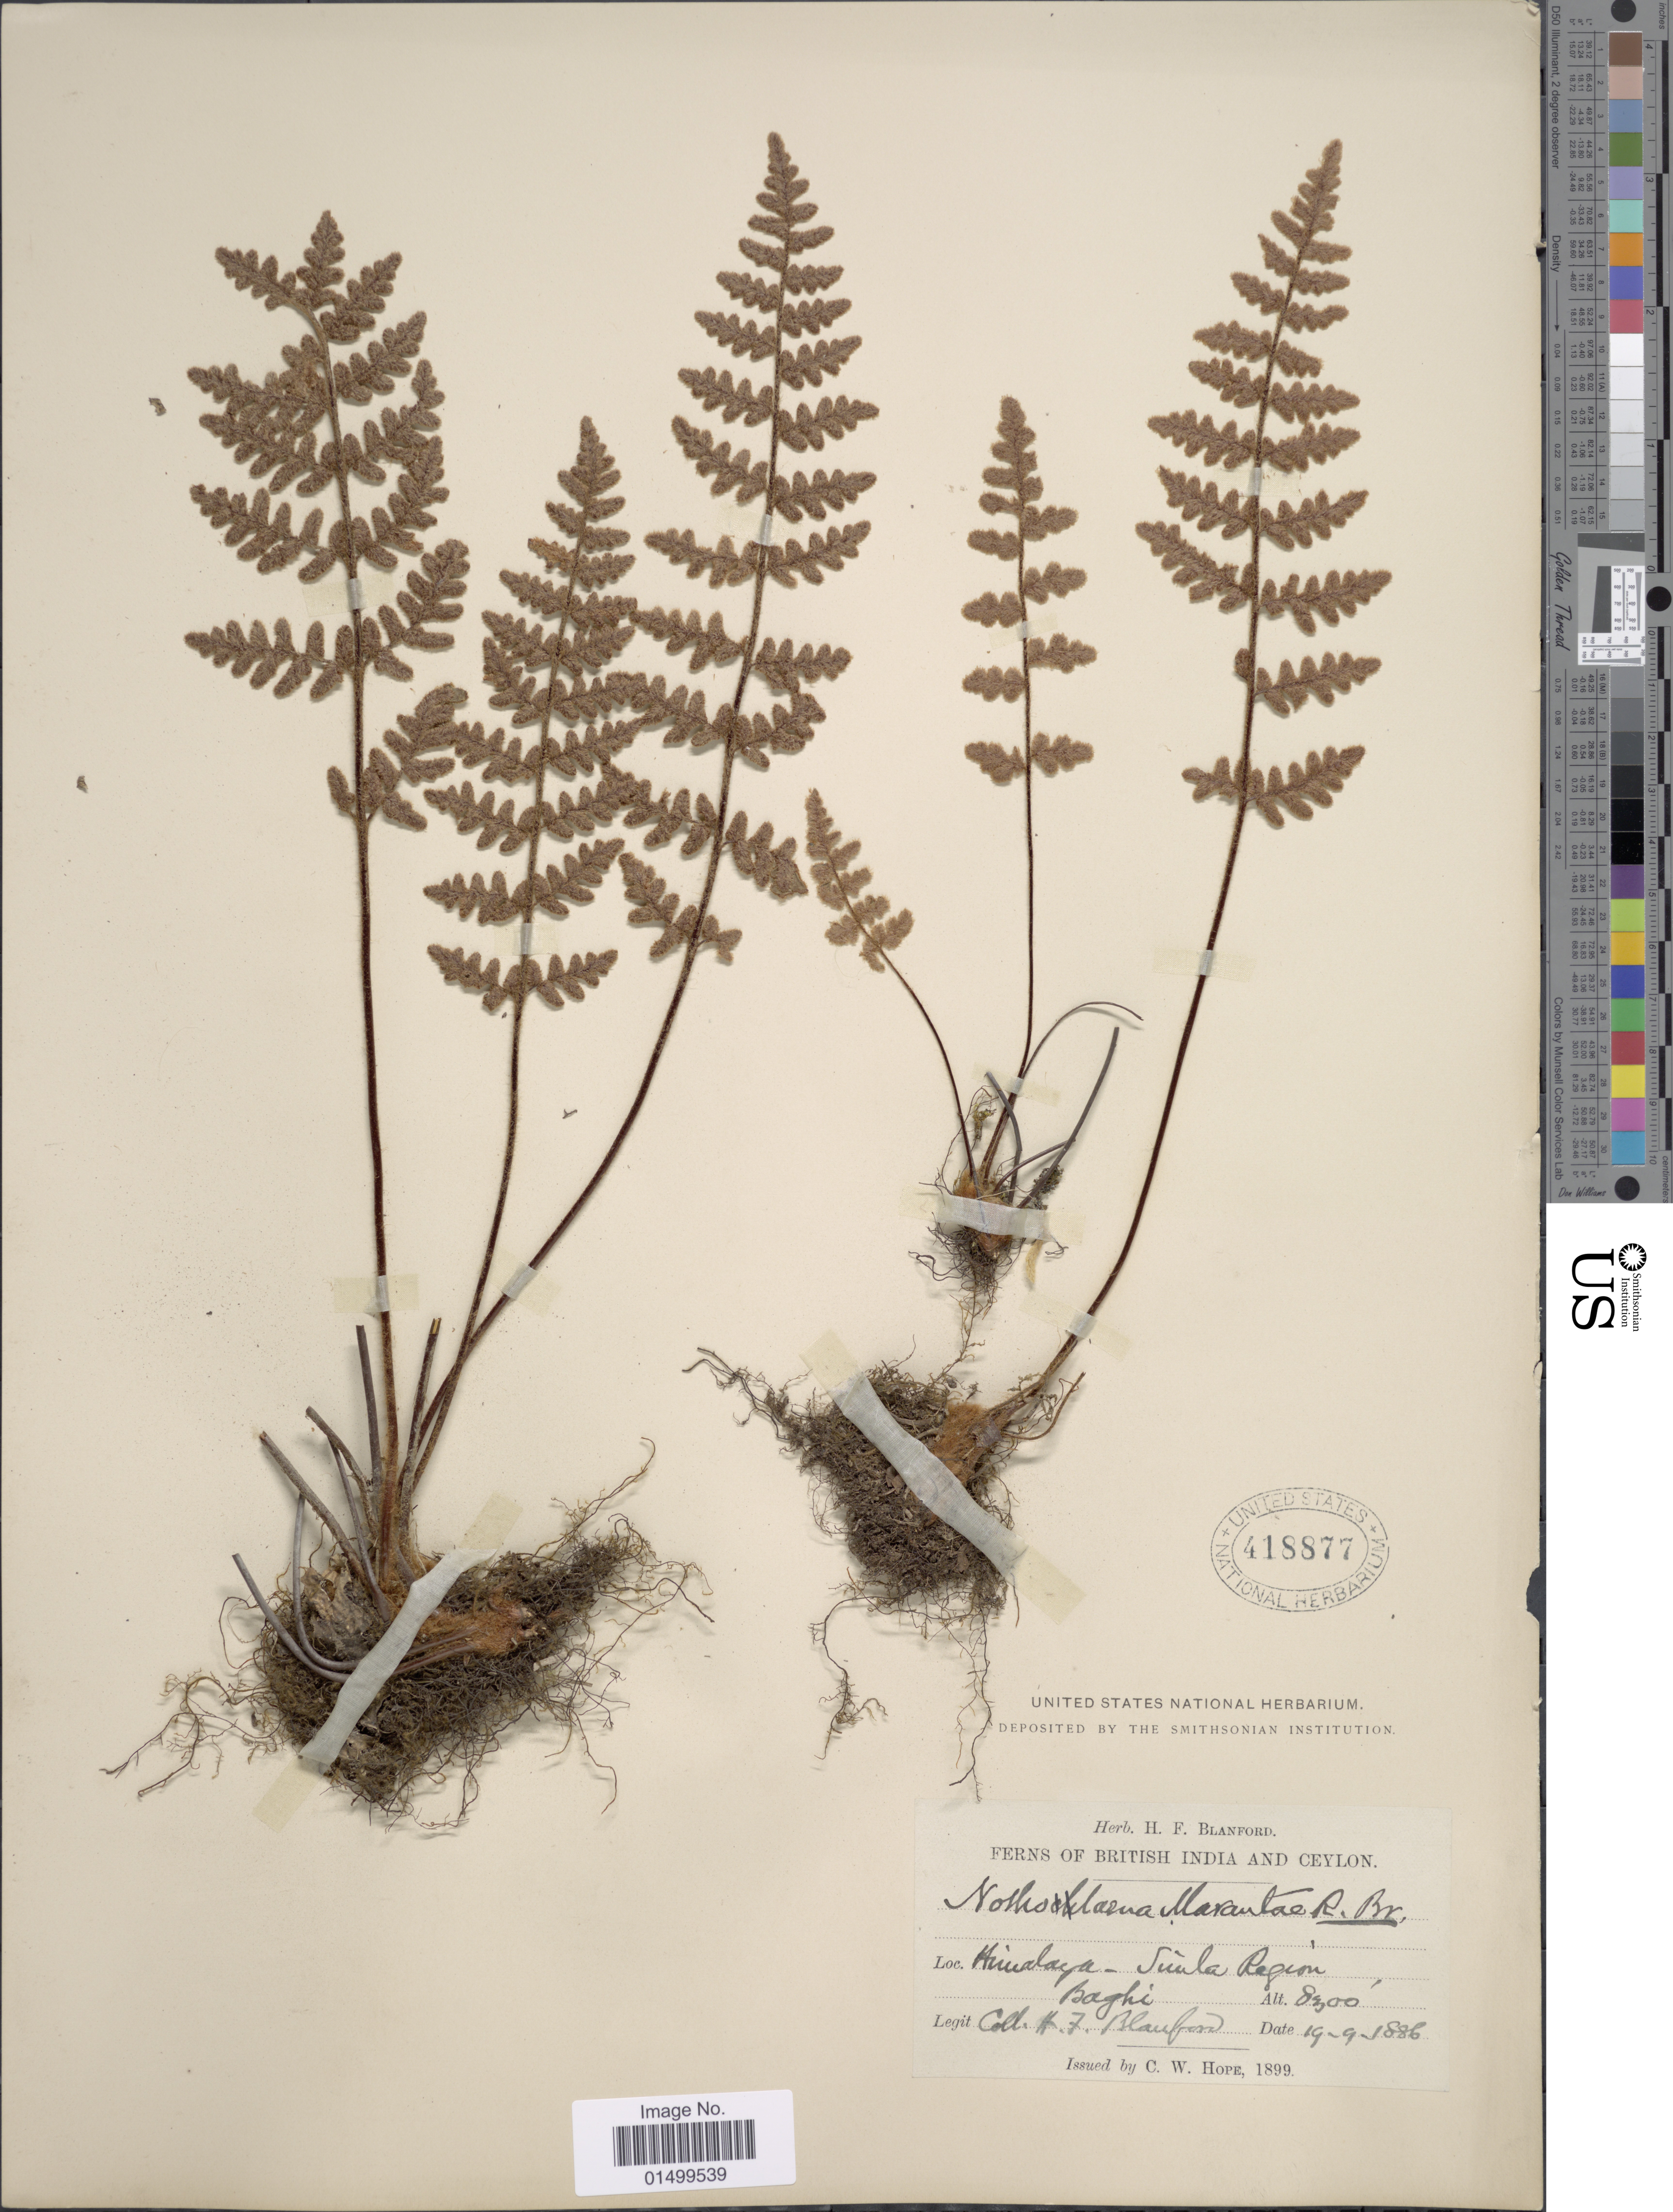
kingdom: Plantae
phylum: Tracheophyta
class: Polypodiopsida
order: Polypodiales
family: Pteridaceae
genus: Cheilanthes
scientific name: Cheilanthes marantae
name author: Domin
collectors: H. Blanford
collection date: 1886-09-19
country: India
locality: Ferns of British India and Ceylon. Himalaya_ Suula Region. Baghi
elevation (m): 2530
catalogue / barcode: US 418877